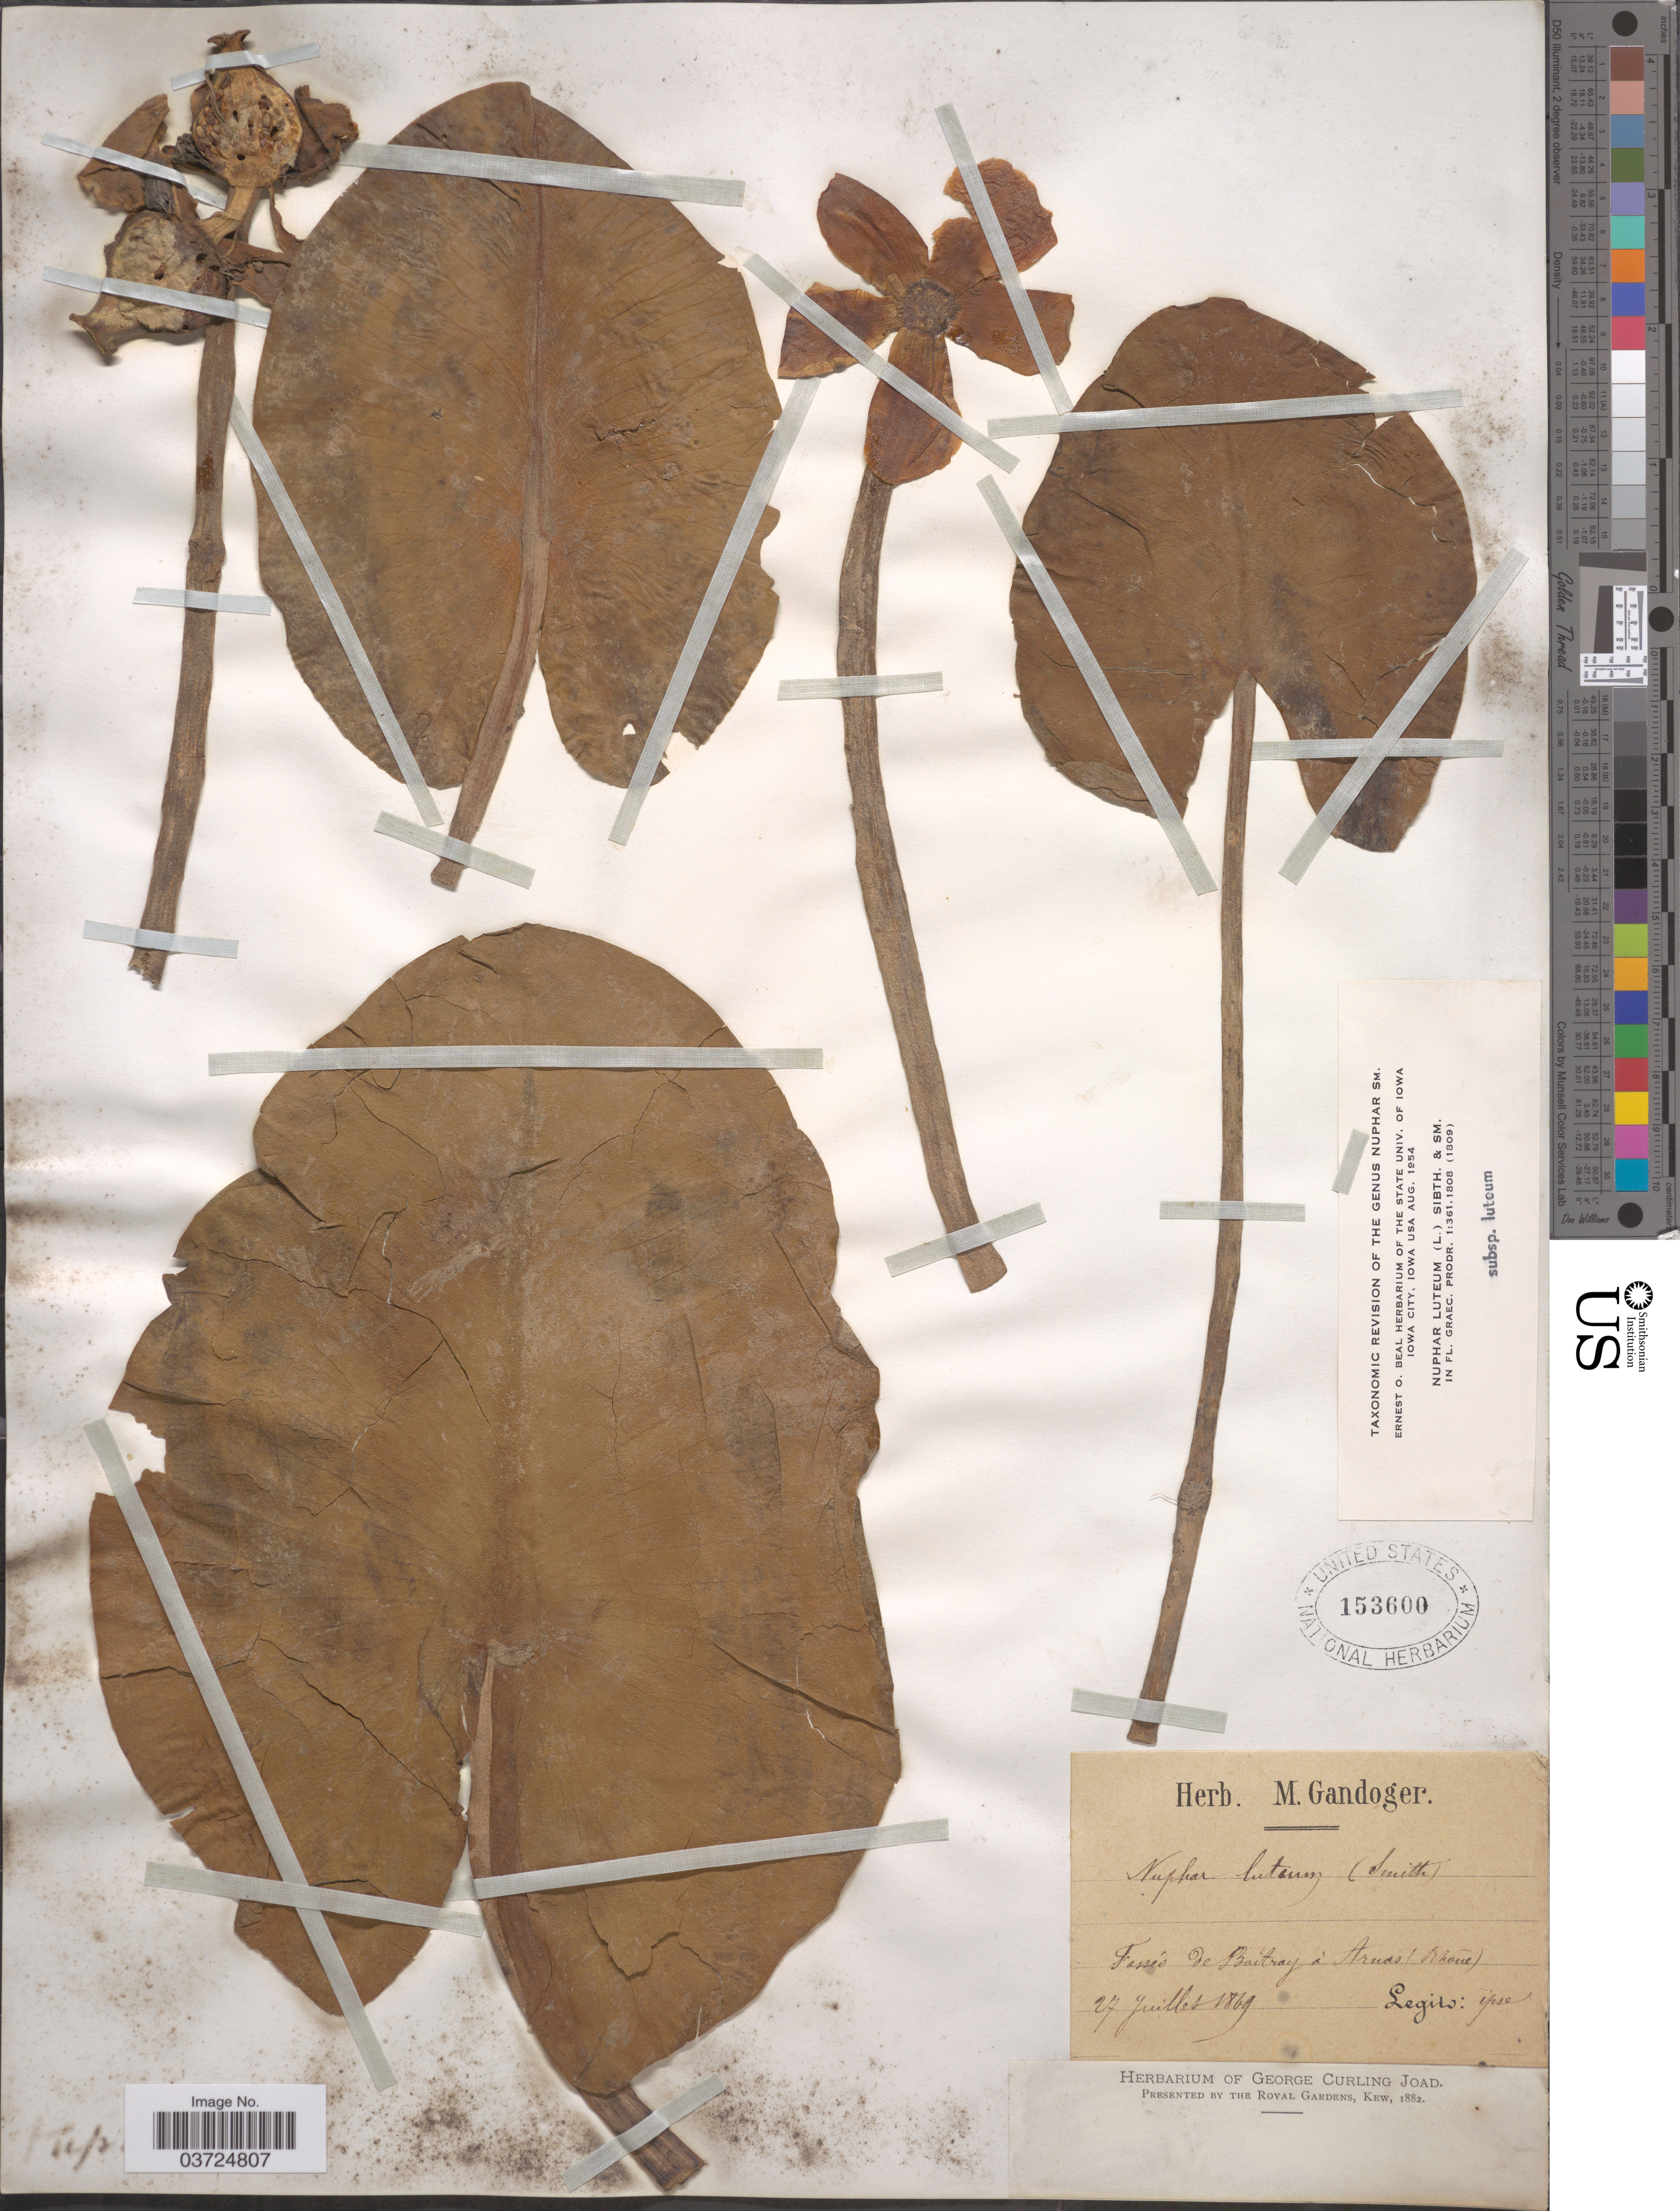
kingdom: Plantae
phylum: Tracheophyta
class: Magnoliopsida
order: Nymphaeales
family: Nymphaeaceae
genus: Nuphar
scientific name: Nuphar lutea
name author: (L.) Sm.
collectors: M. Gandoger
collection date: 1869-07-27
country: France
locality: Fossés de Boitray á Arnas (Rhone).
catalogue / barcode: US 153600